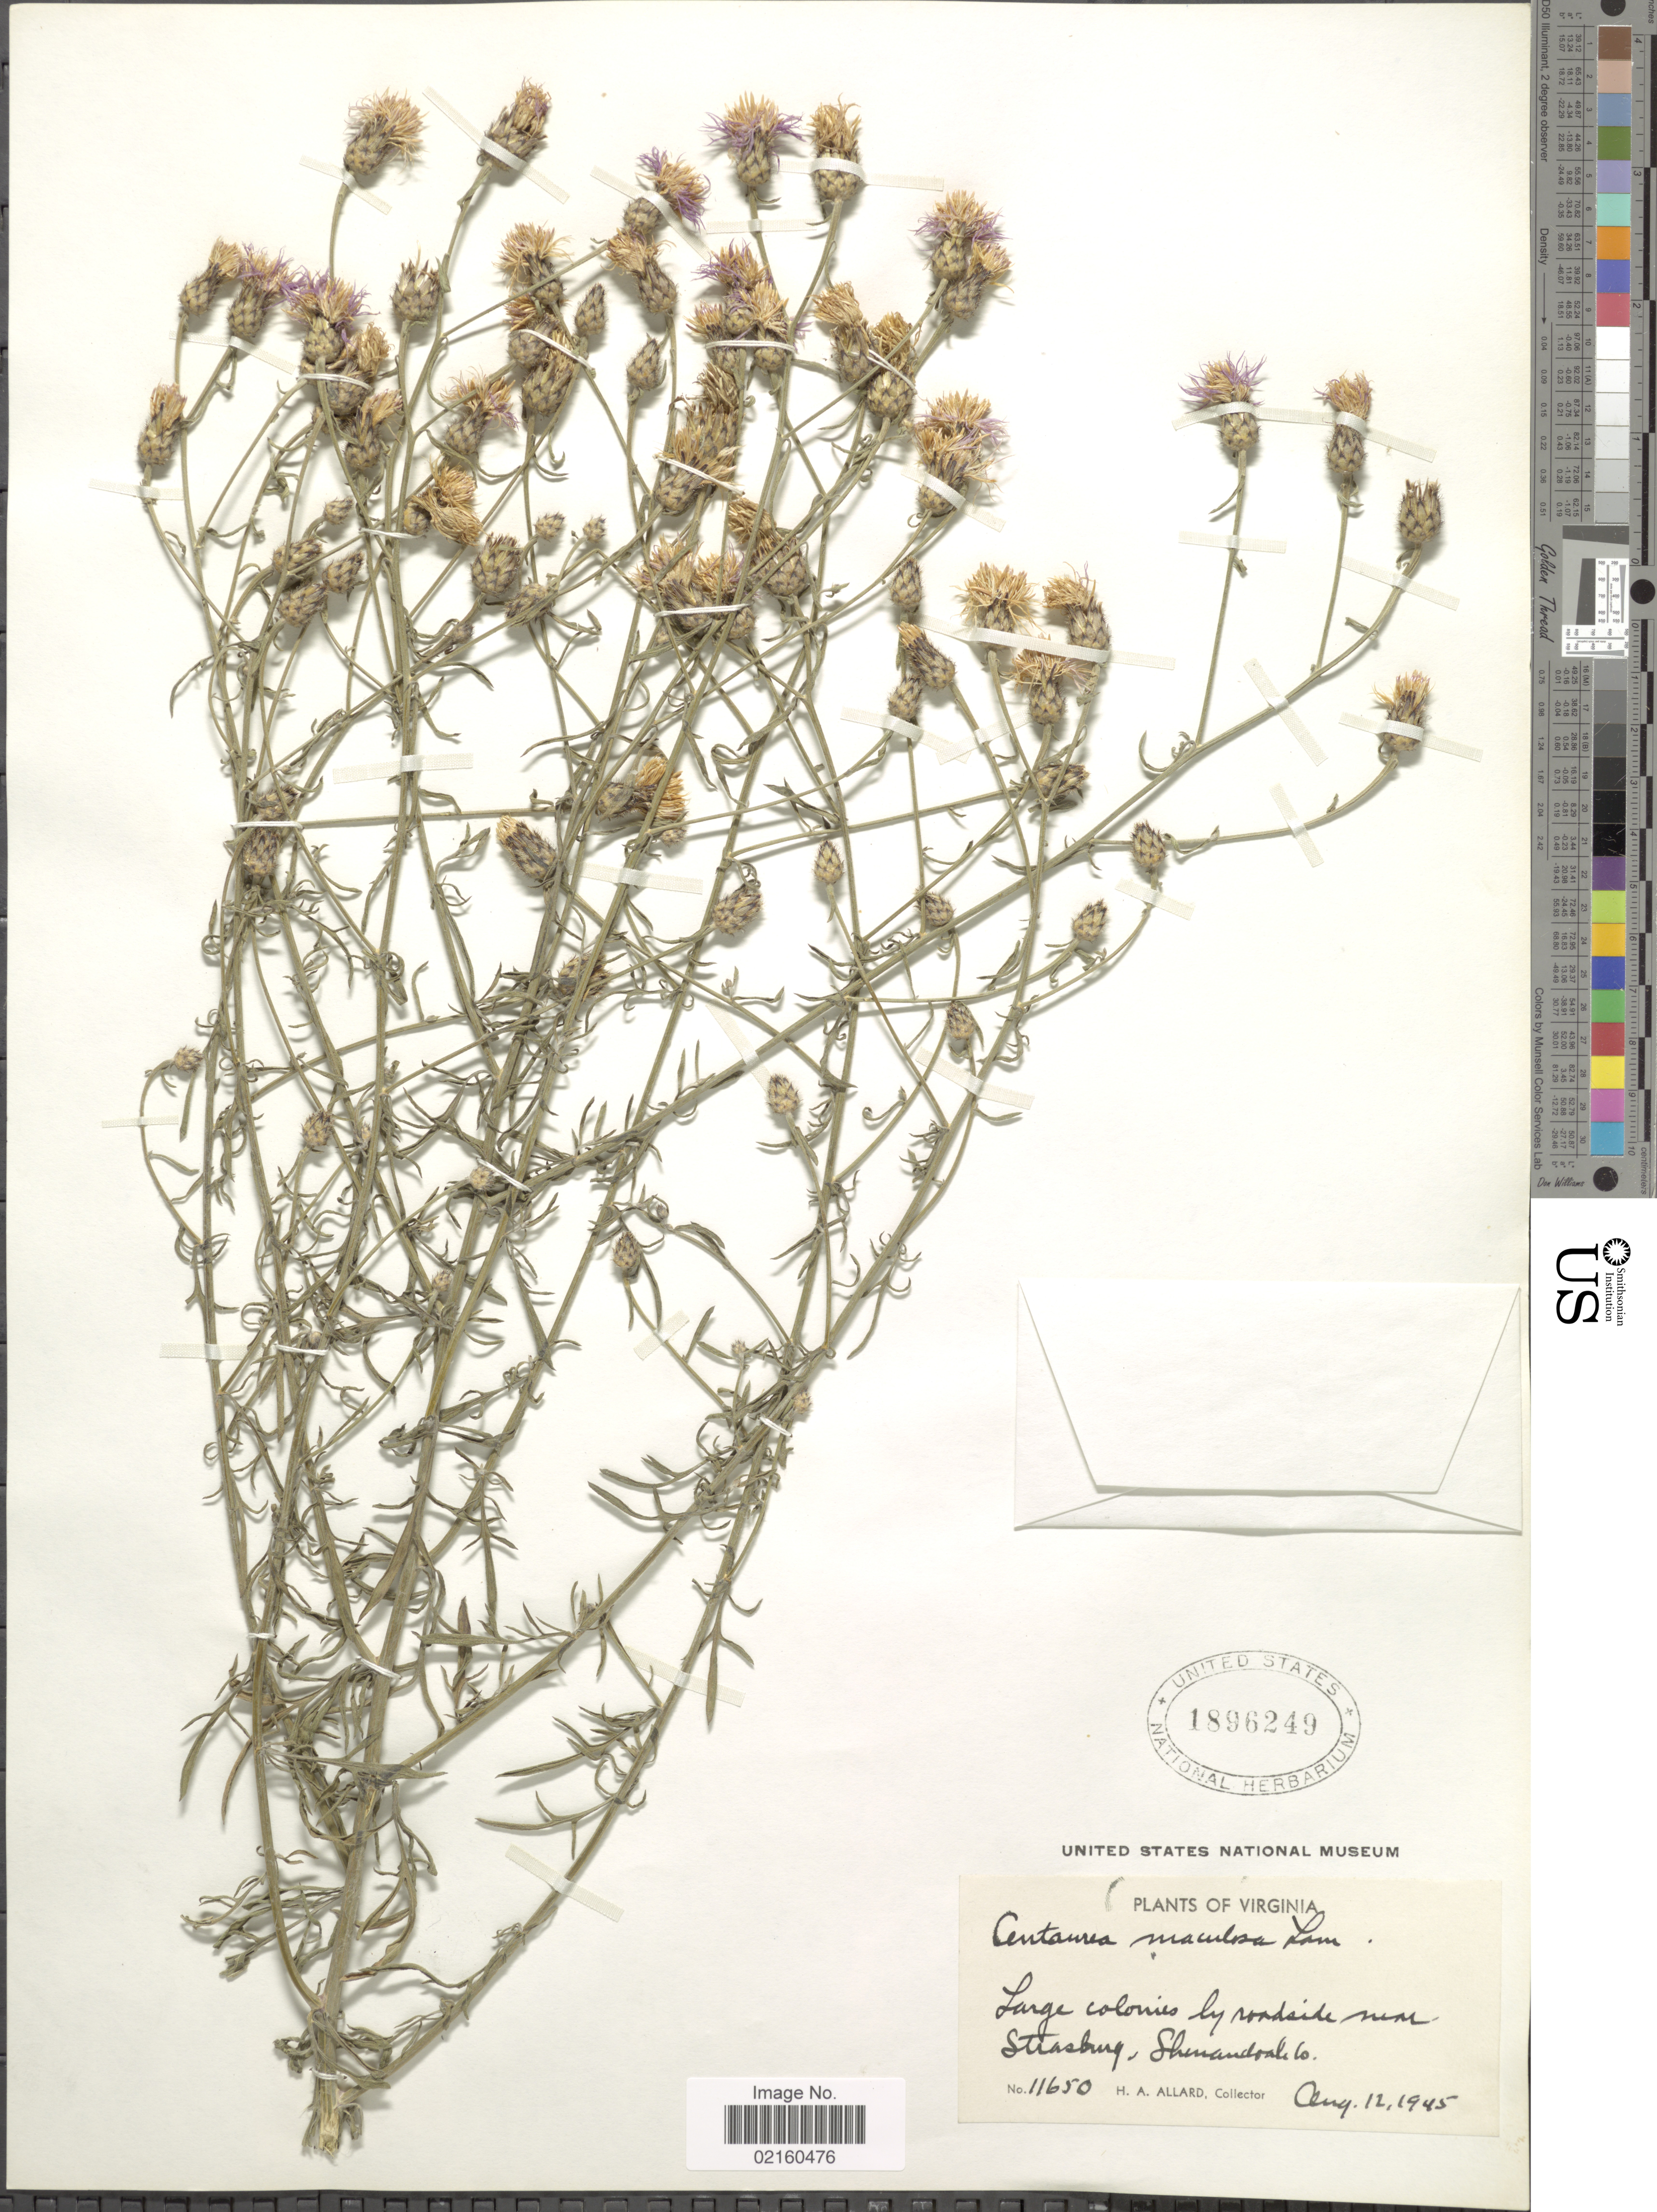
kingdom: Plantae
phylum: Tracheophyta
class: Magnoliopsida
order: Asterales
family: Asteraceae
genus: Centaurea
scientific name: Centaurea stoebe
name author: L.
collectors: H. A. Allard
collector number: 11650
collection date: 1945-08-12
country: United States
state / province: Virginia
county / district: Shenandoah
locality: Near Strasbury, Shenandoah Co.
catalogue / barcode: US 1896249